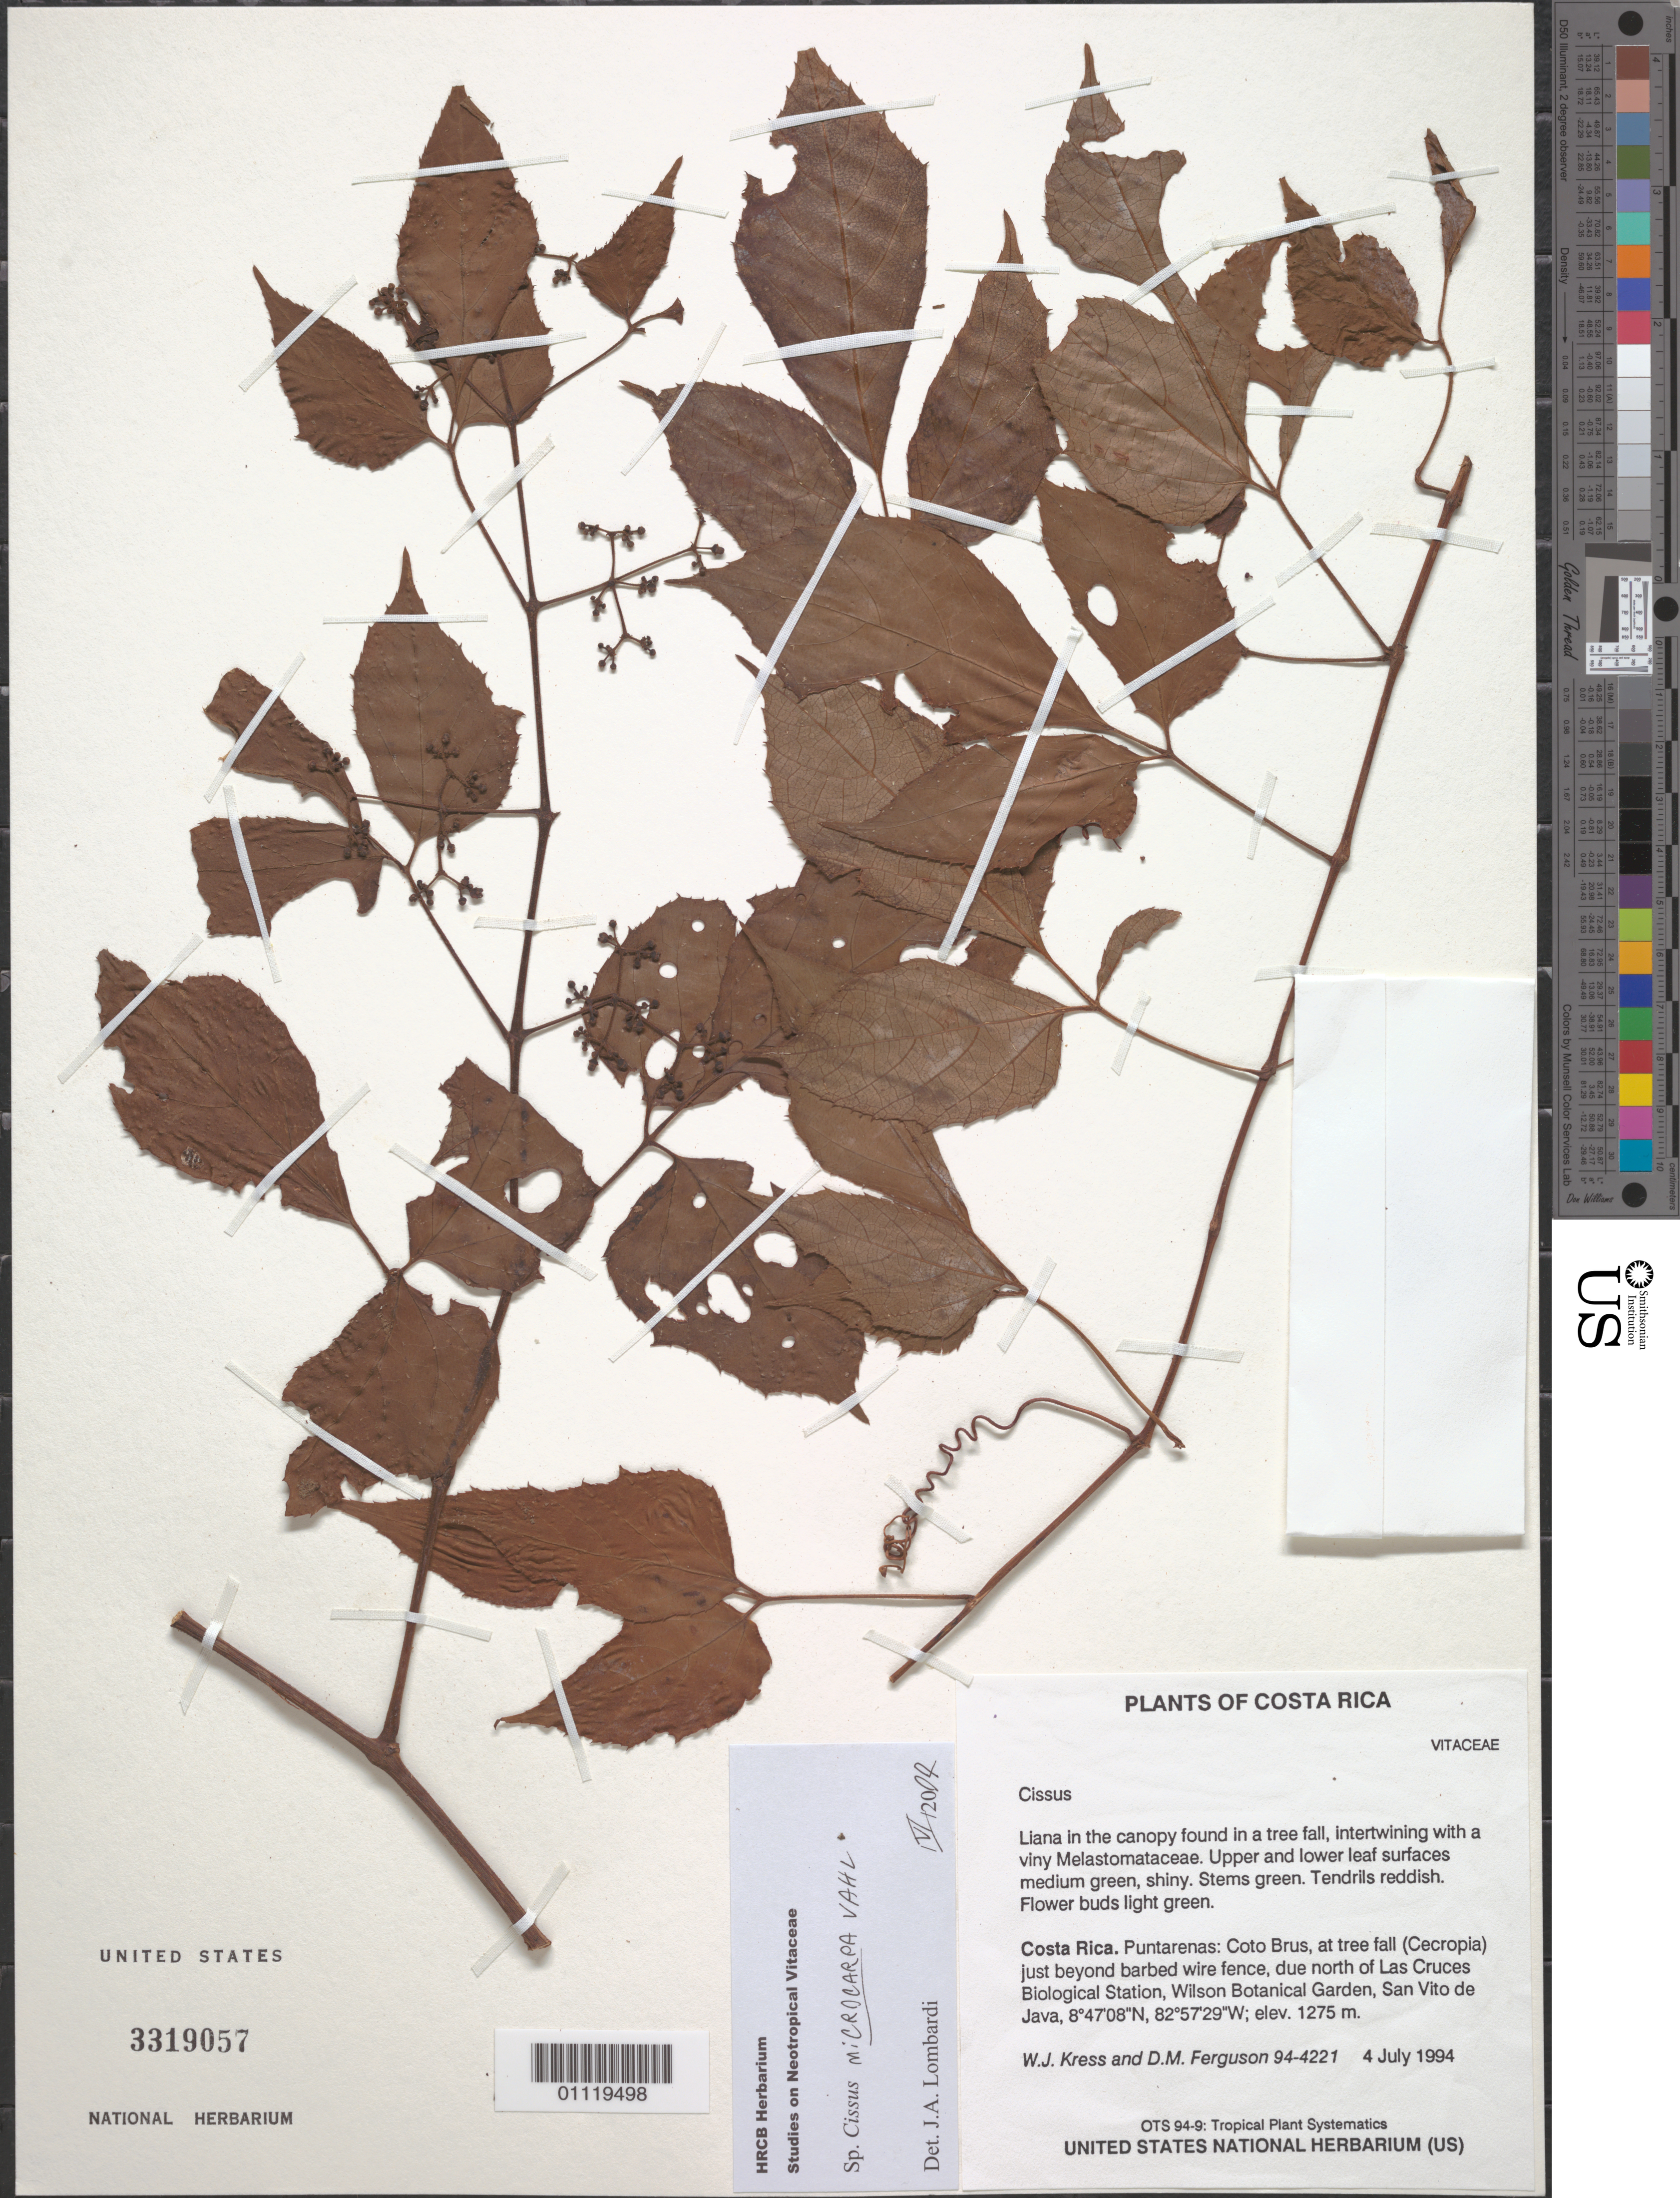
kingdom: Plantae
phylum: Tracheophyta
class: Magnoliopsida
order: Vitales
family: Vitaceae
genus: Cissus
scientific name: Cissus microcarpa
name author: Vahl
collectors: W. J. Kress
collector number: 94 - 4221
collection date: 1994-07-04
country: Costa Rica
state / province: Puntarenas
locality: Coto brus, N of Las Cruces Biological Station, Wilson Botanical Garden, San Vito de Java.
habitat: Liana in the canopy a tree fall.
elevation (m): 1275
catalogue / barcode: US 3319057